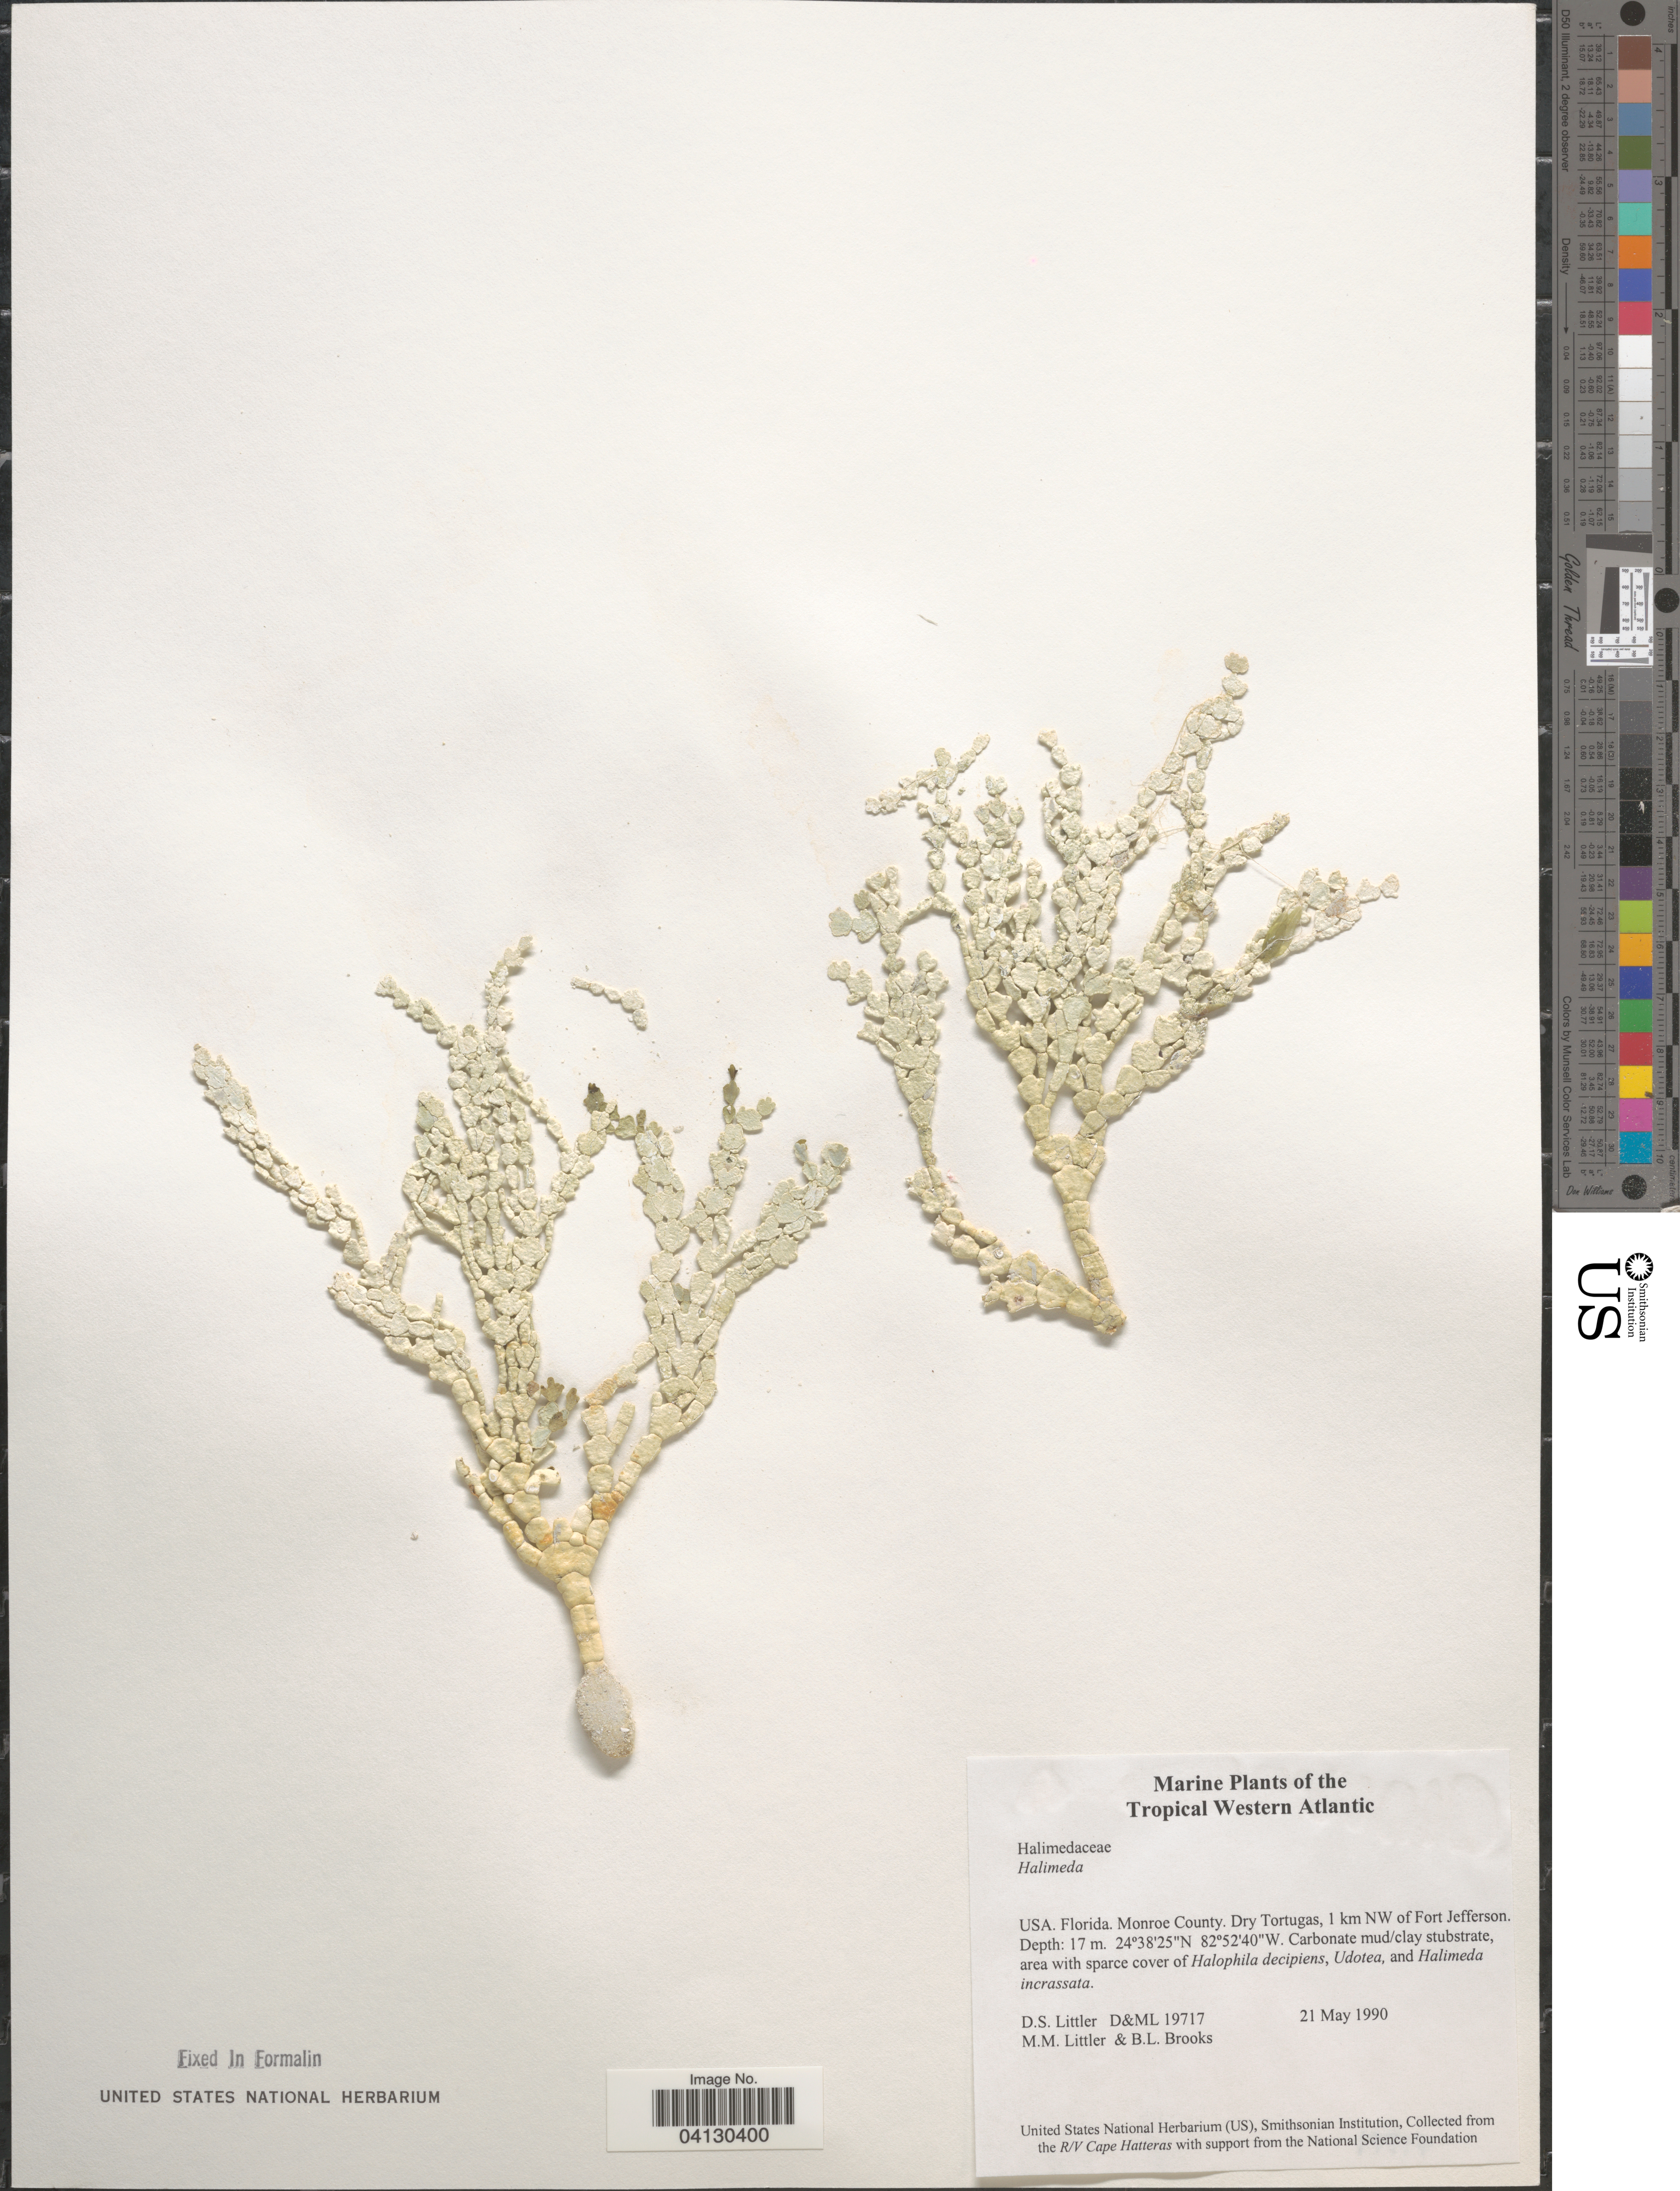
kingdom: Plantae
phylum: Chlorophyta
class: Ulvophyceae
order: Bryopsidales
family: Halimedaceae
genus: Halimeda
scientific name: Halimeda sp.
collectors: D. S. Littler & B. Brooks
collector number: D&ML19717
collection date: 1990-05-21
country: United States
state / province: Florida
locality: The Tropical Western Atlantic. Monroe County. Dry Tortugas, 1 km NW of Fort Jefferson.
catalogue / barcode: US 328988